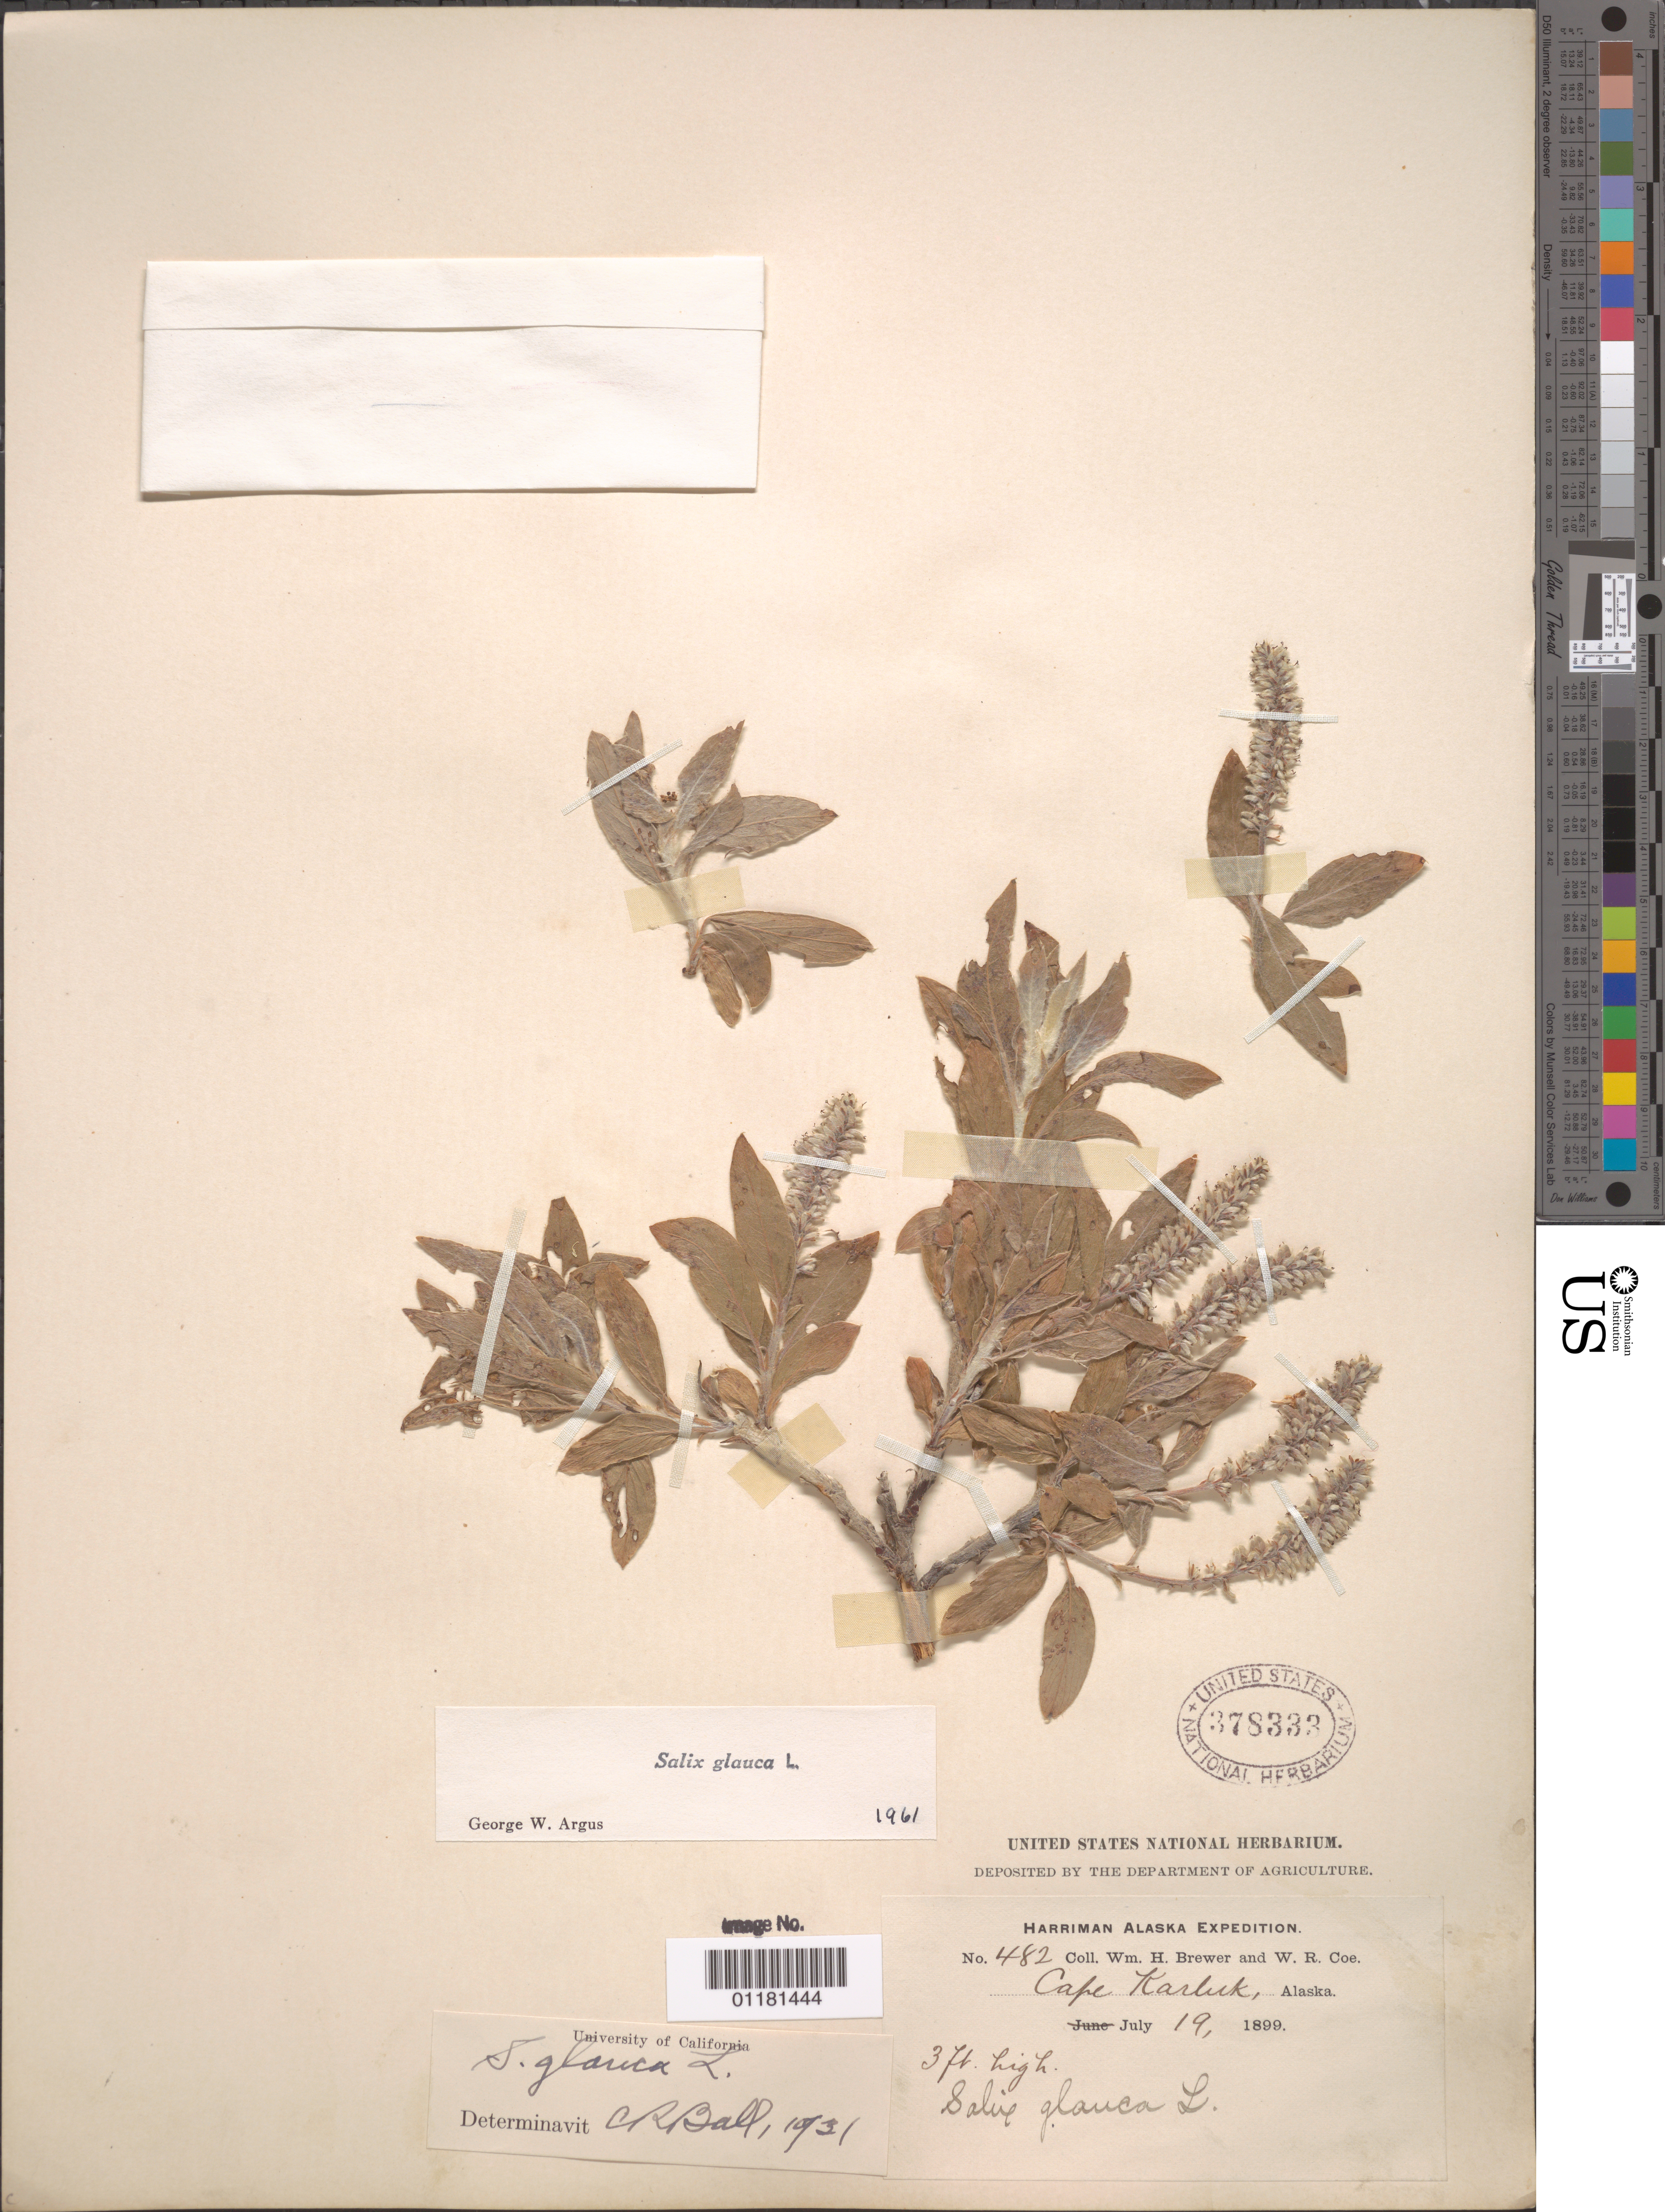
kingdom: Plantae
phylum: Tracheophyta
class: Magnoliopsida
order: Malpighiales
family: Salicaceae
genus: Salix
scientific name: Salix glauca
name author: L.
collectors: W. H. Brewer & W. Coe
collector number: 482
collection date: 1899-07-19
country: United States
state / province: Alaska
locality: Cape Karluk.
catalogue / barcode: US 378333